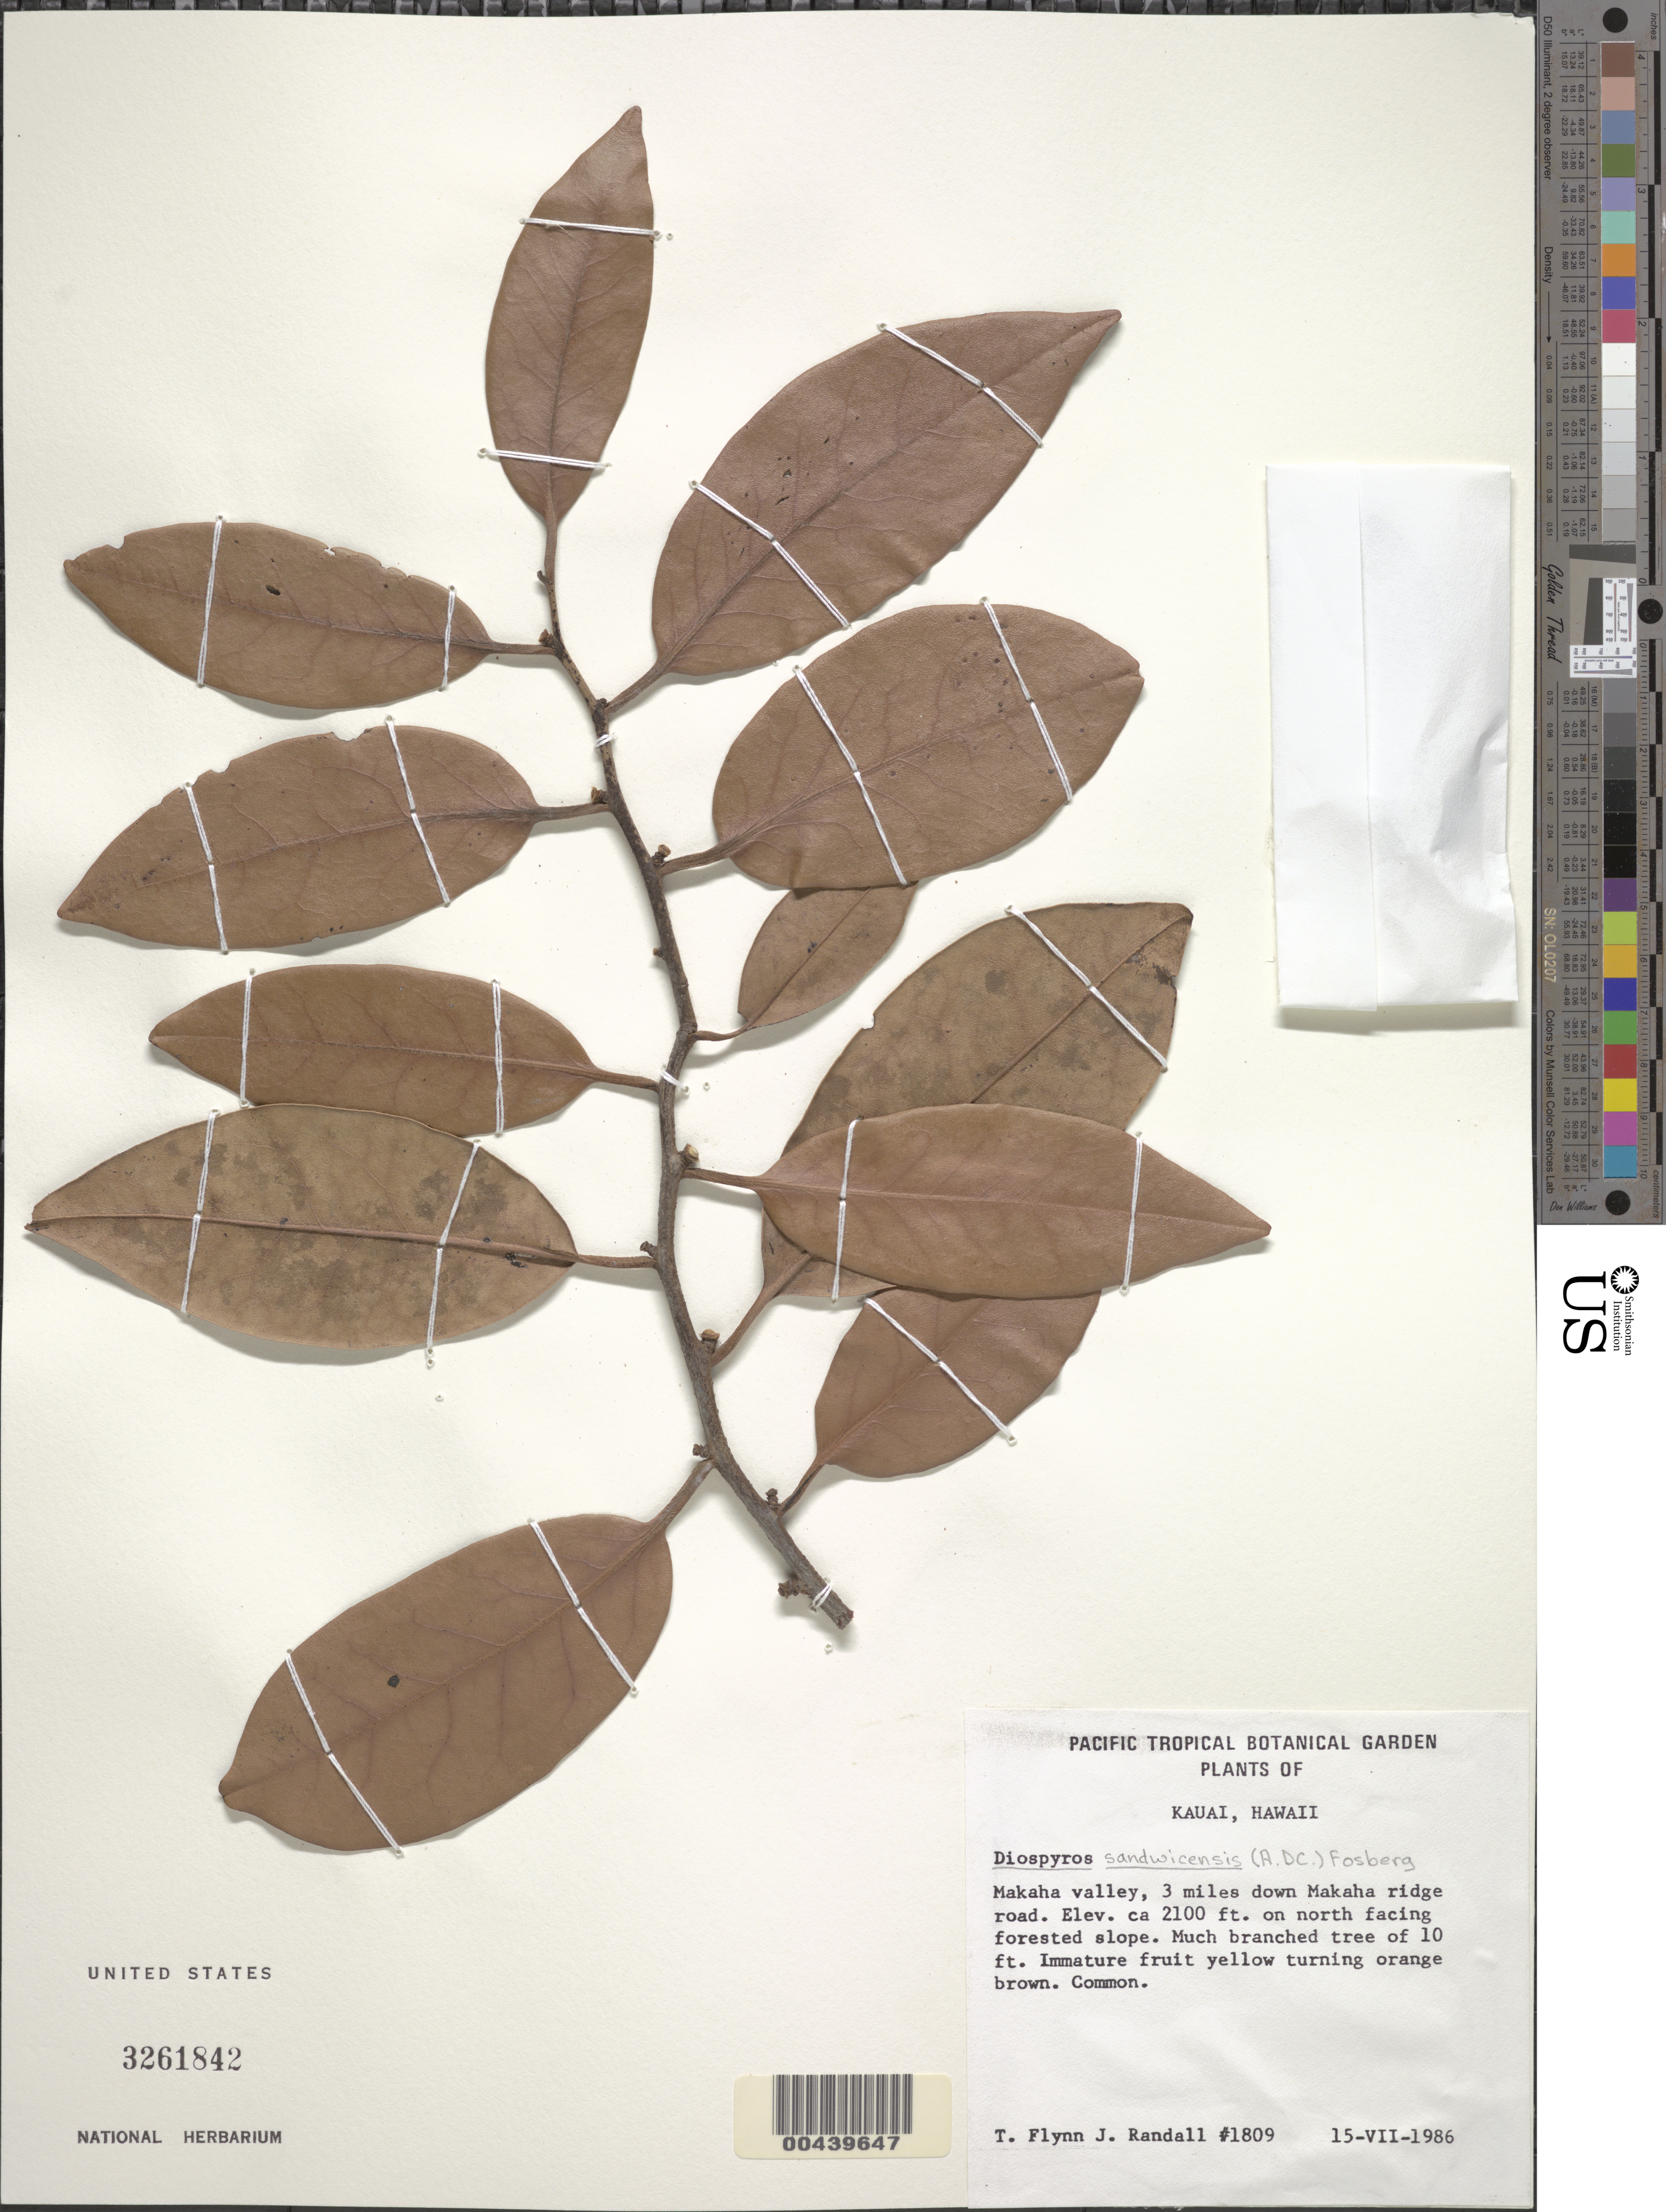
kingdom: Plantae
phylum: Tracheophyta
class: Magnoliopsida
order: Ericales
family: Ebenaceae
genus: Diospyros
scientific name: Diospyros sandwicensis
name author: (A. DC.) Fosberg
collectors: T. W. Flynn & J. Randall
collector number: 1809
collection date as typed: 15 Jul 1986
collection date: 1986-07-15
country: United States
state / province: Hawaii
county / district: Kauai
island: Kaua'i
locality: Makaha valley, 3 mi down Makaha Ridge Road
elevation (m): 640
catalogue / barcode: US 3261842